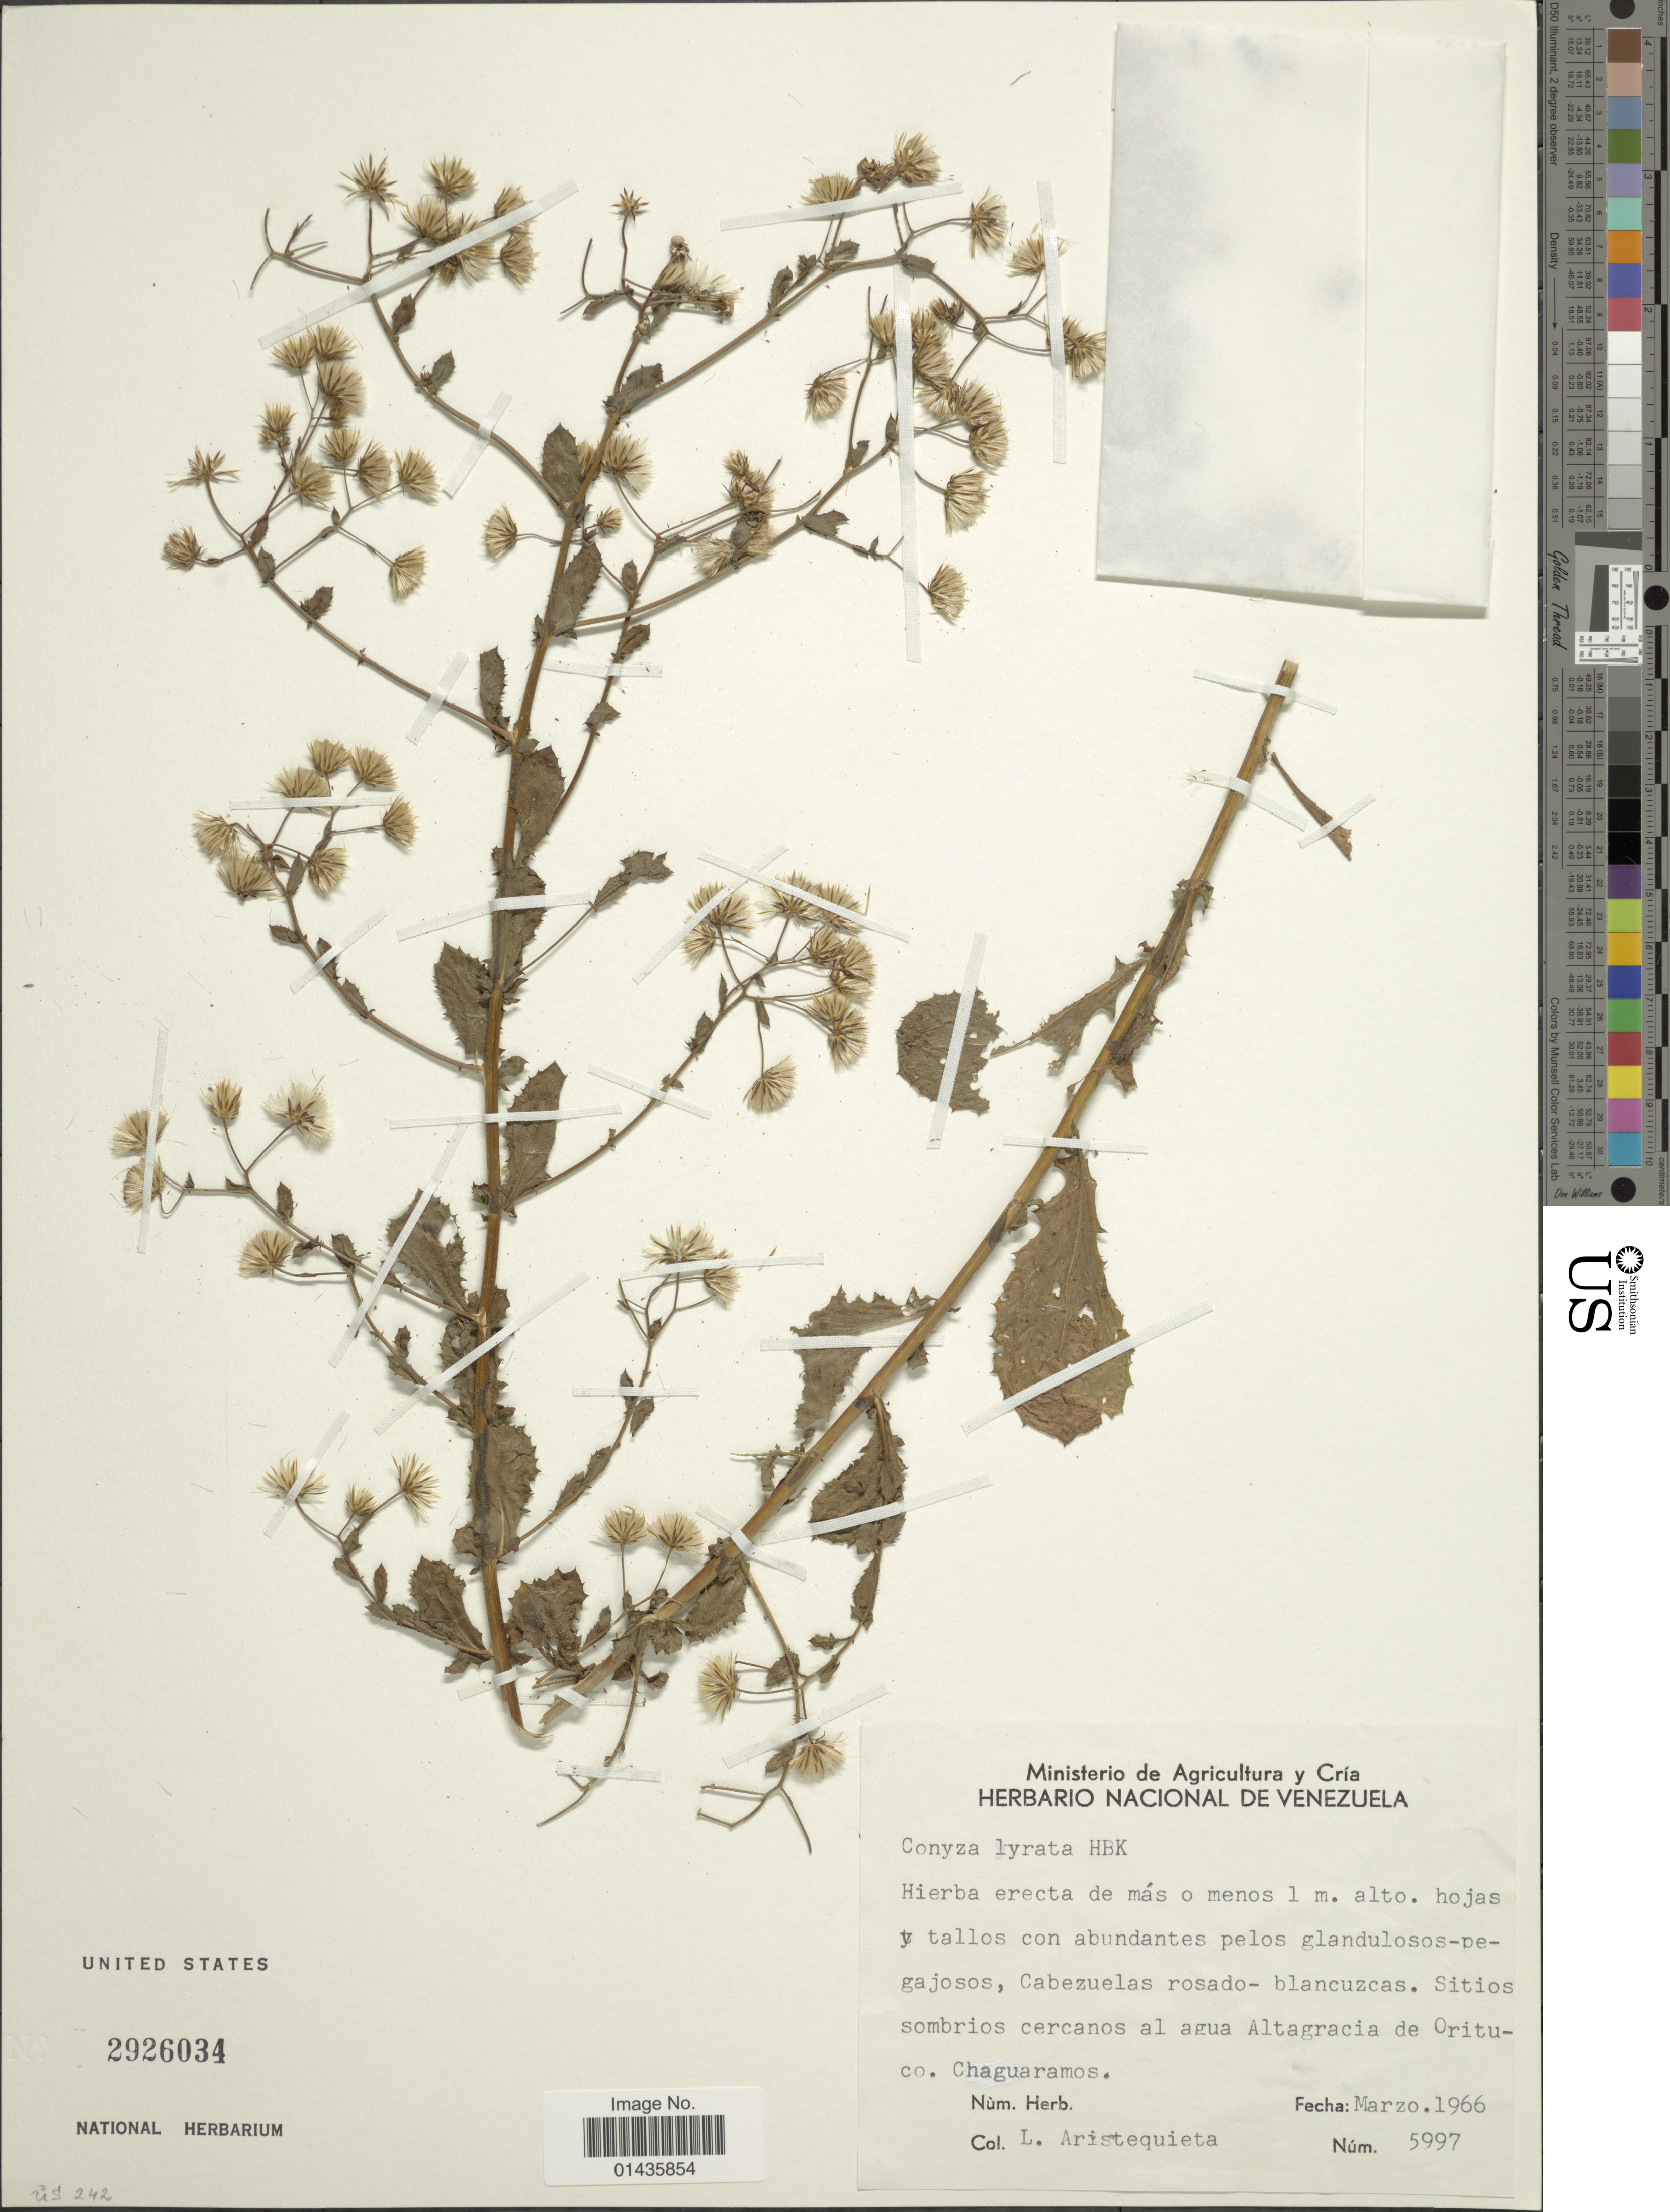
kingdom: Plantae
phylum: Tracheophyta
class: Magnoliopsida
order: Asterales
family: Asteraceae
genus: Pseudoconyza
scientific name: Pseudoconyza lyrata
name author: (Kunth) Cuatrec.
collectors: L. Aristeguieta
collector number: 5997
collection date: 1966-03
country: Venezuela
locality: Sitios sombrios cercanos el agua Altagracia de Orituco, Chaguaramos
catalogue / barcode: US 2926034